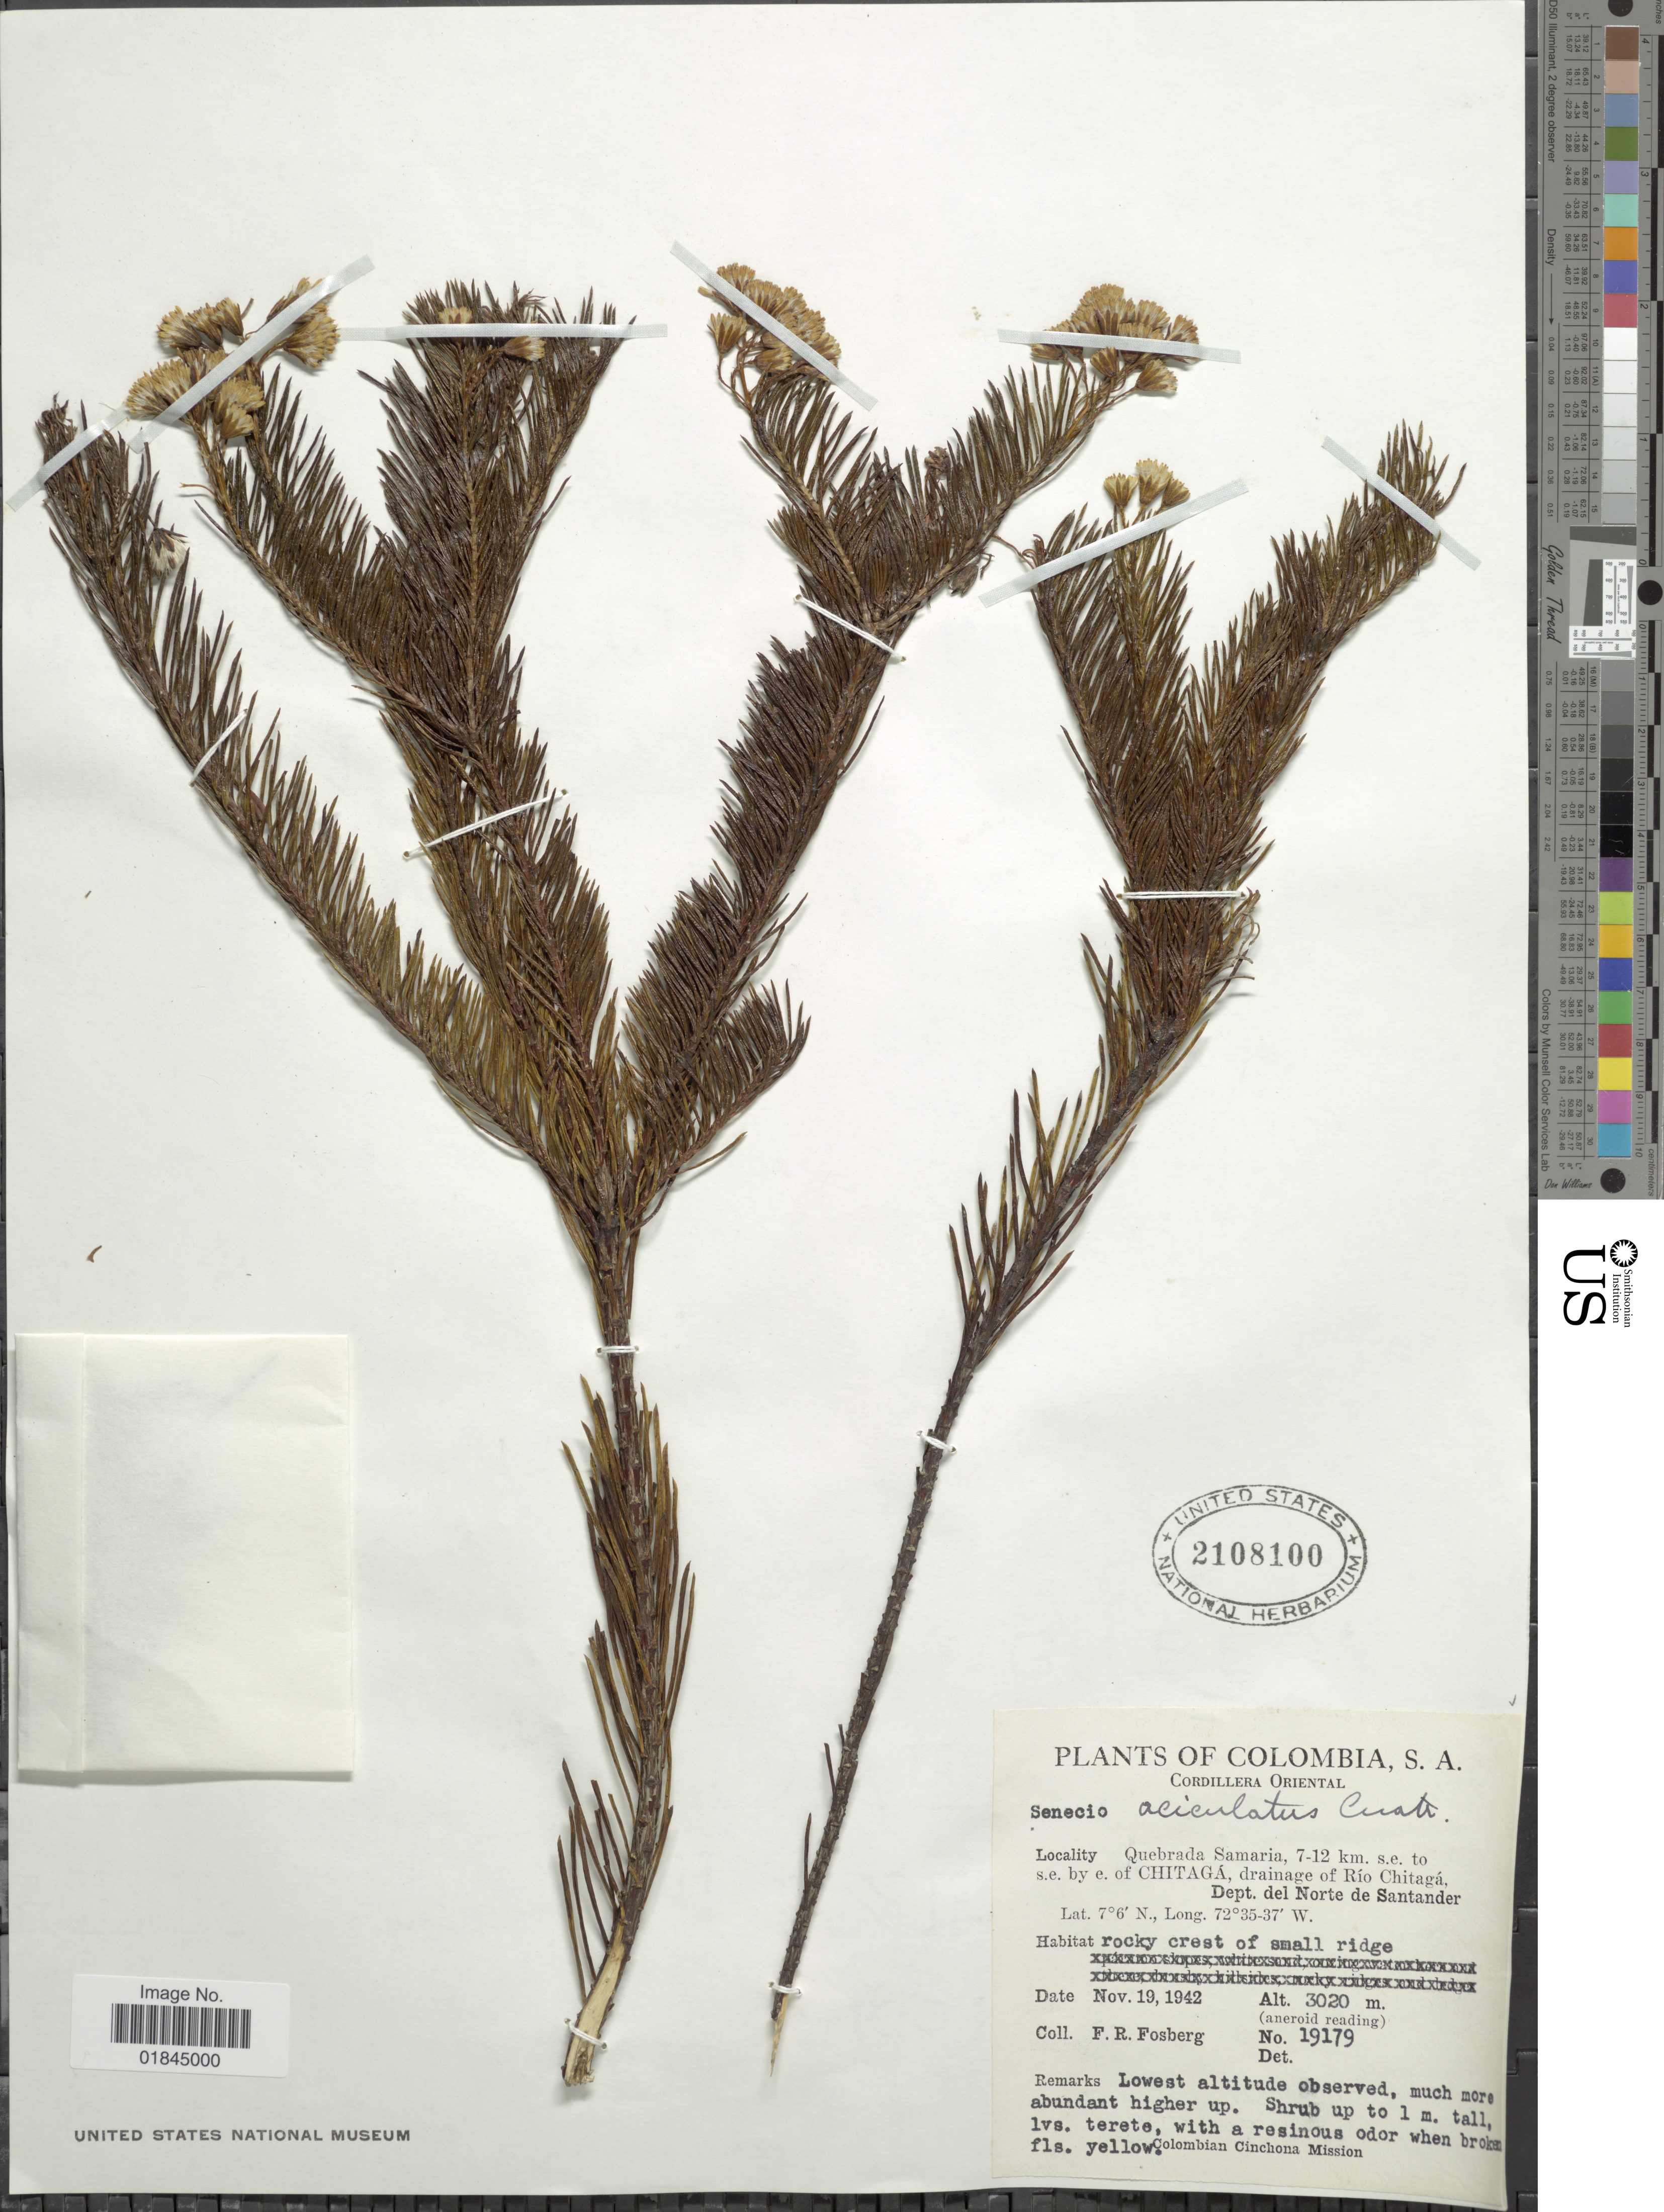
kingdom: Plantae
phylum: Tracheophyta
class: Magnoliopsida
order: Asterales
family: Asteraceae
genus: Pentacalia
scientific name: Pentacalia abietina var. aciculata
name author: (Cuatrec.) Cuatrec.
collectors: F. R. Fosberg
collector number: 19179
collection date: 1942-11-19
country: Colombia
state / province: Norte de Santander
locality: Cordillera Oriental, Quebrada Samaria, 7-12 km. s.e to s.e. by e. of Chitaga, drainage of Rio Chitaga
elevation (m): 3020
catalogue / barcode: US 2108100